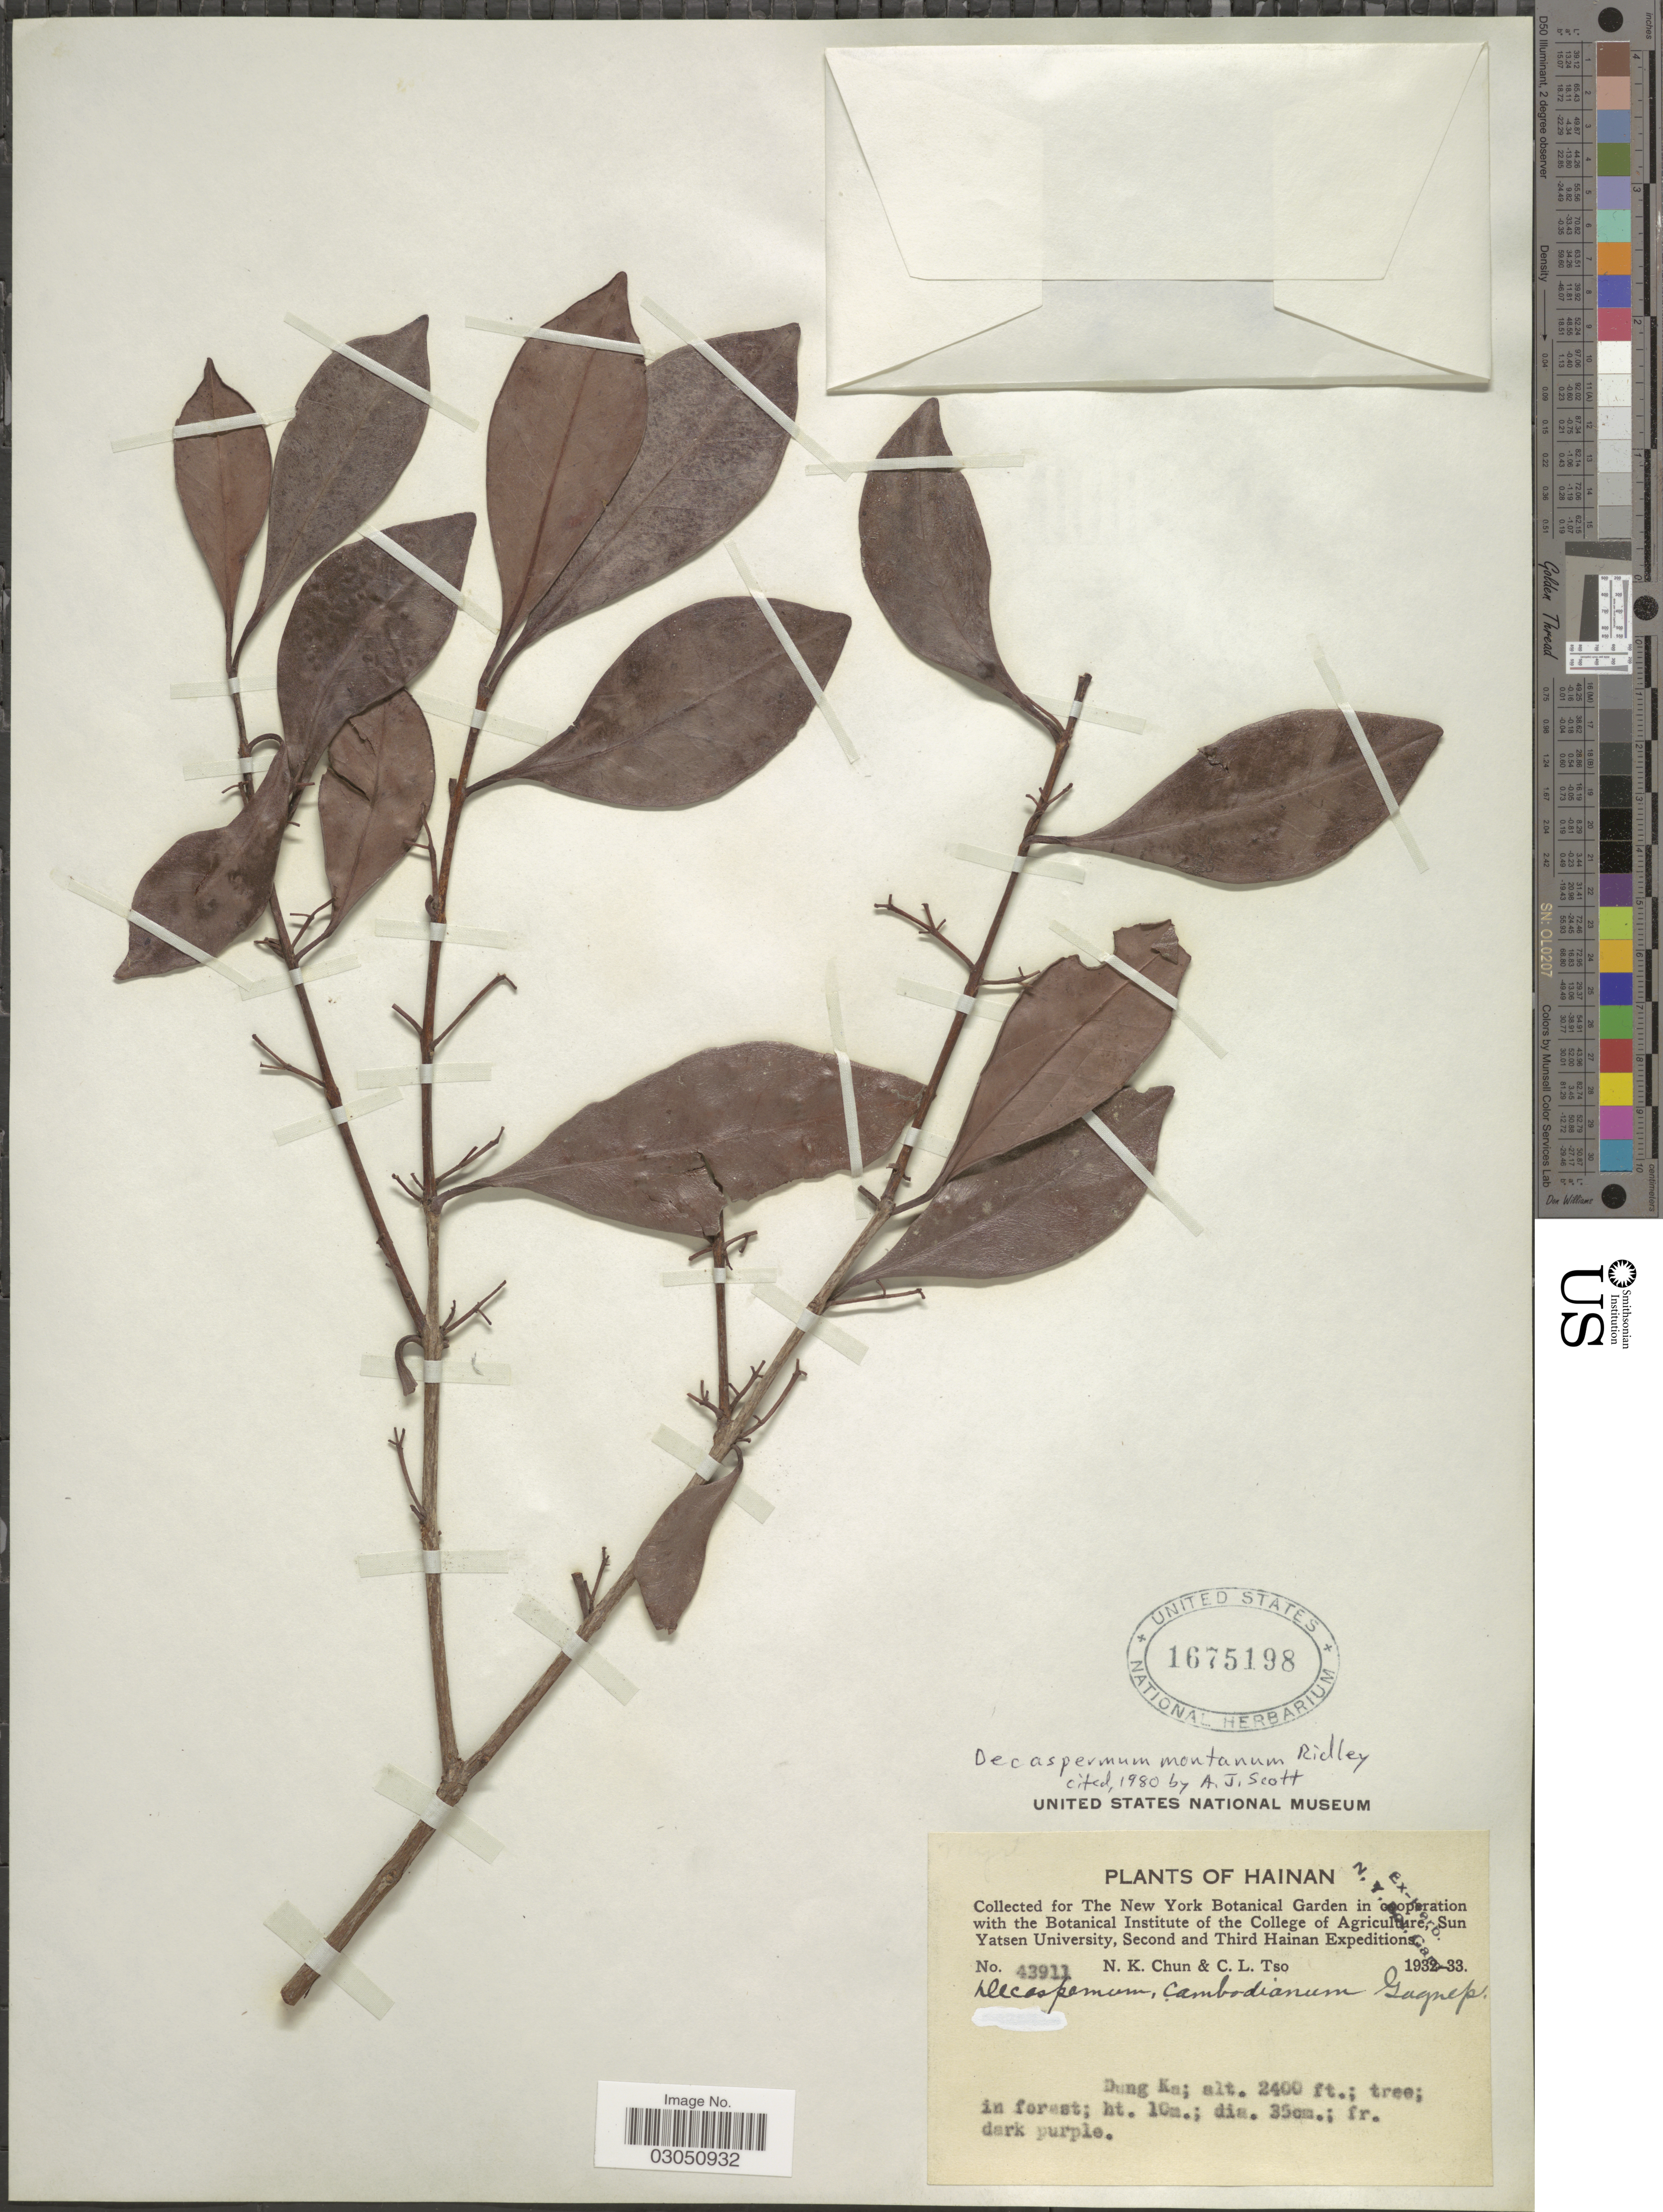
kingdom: Plantae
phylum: Tracheophyta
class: Magnoliopsida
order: Myrtales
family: Myrtaceae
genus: Decaspermum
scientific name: Decaspermum montanum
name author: Ridl.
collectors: N. K. Chun & C. Tso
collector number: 43911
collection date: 1932/1933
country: China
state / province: Hainan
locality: Dung Ka.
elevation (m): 732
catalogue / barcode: US 1675198